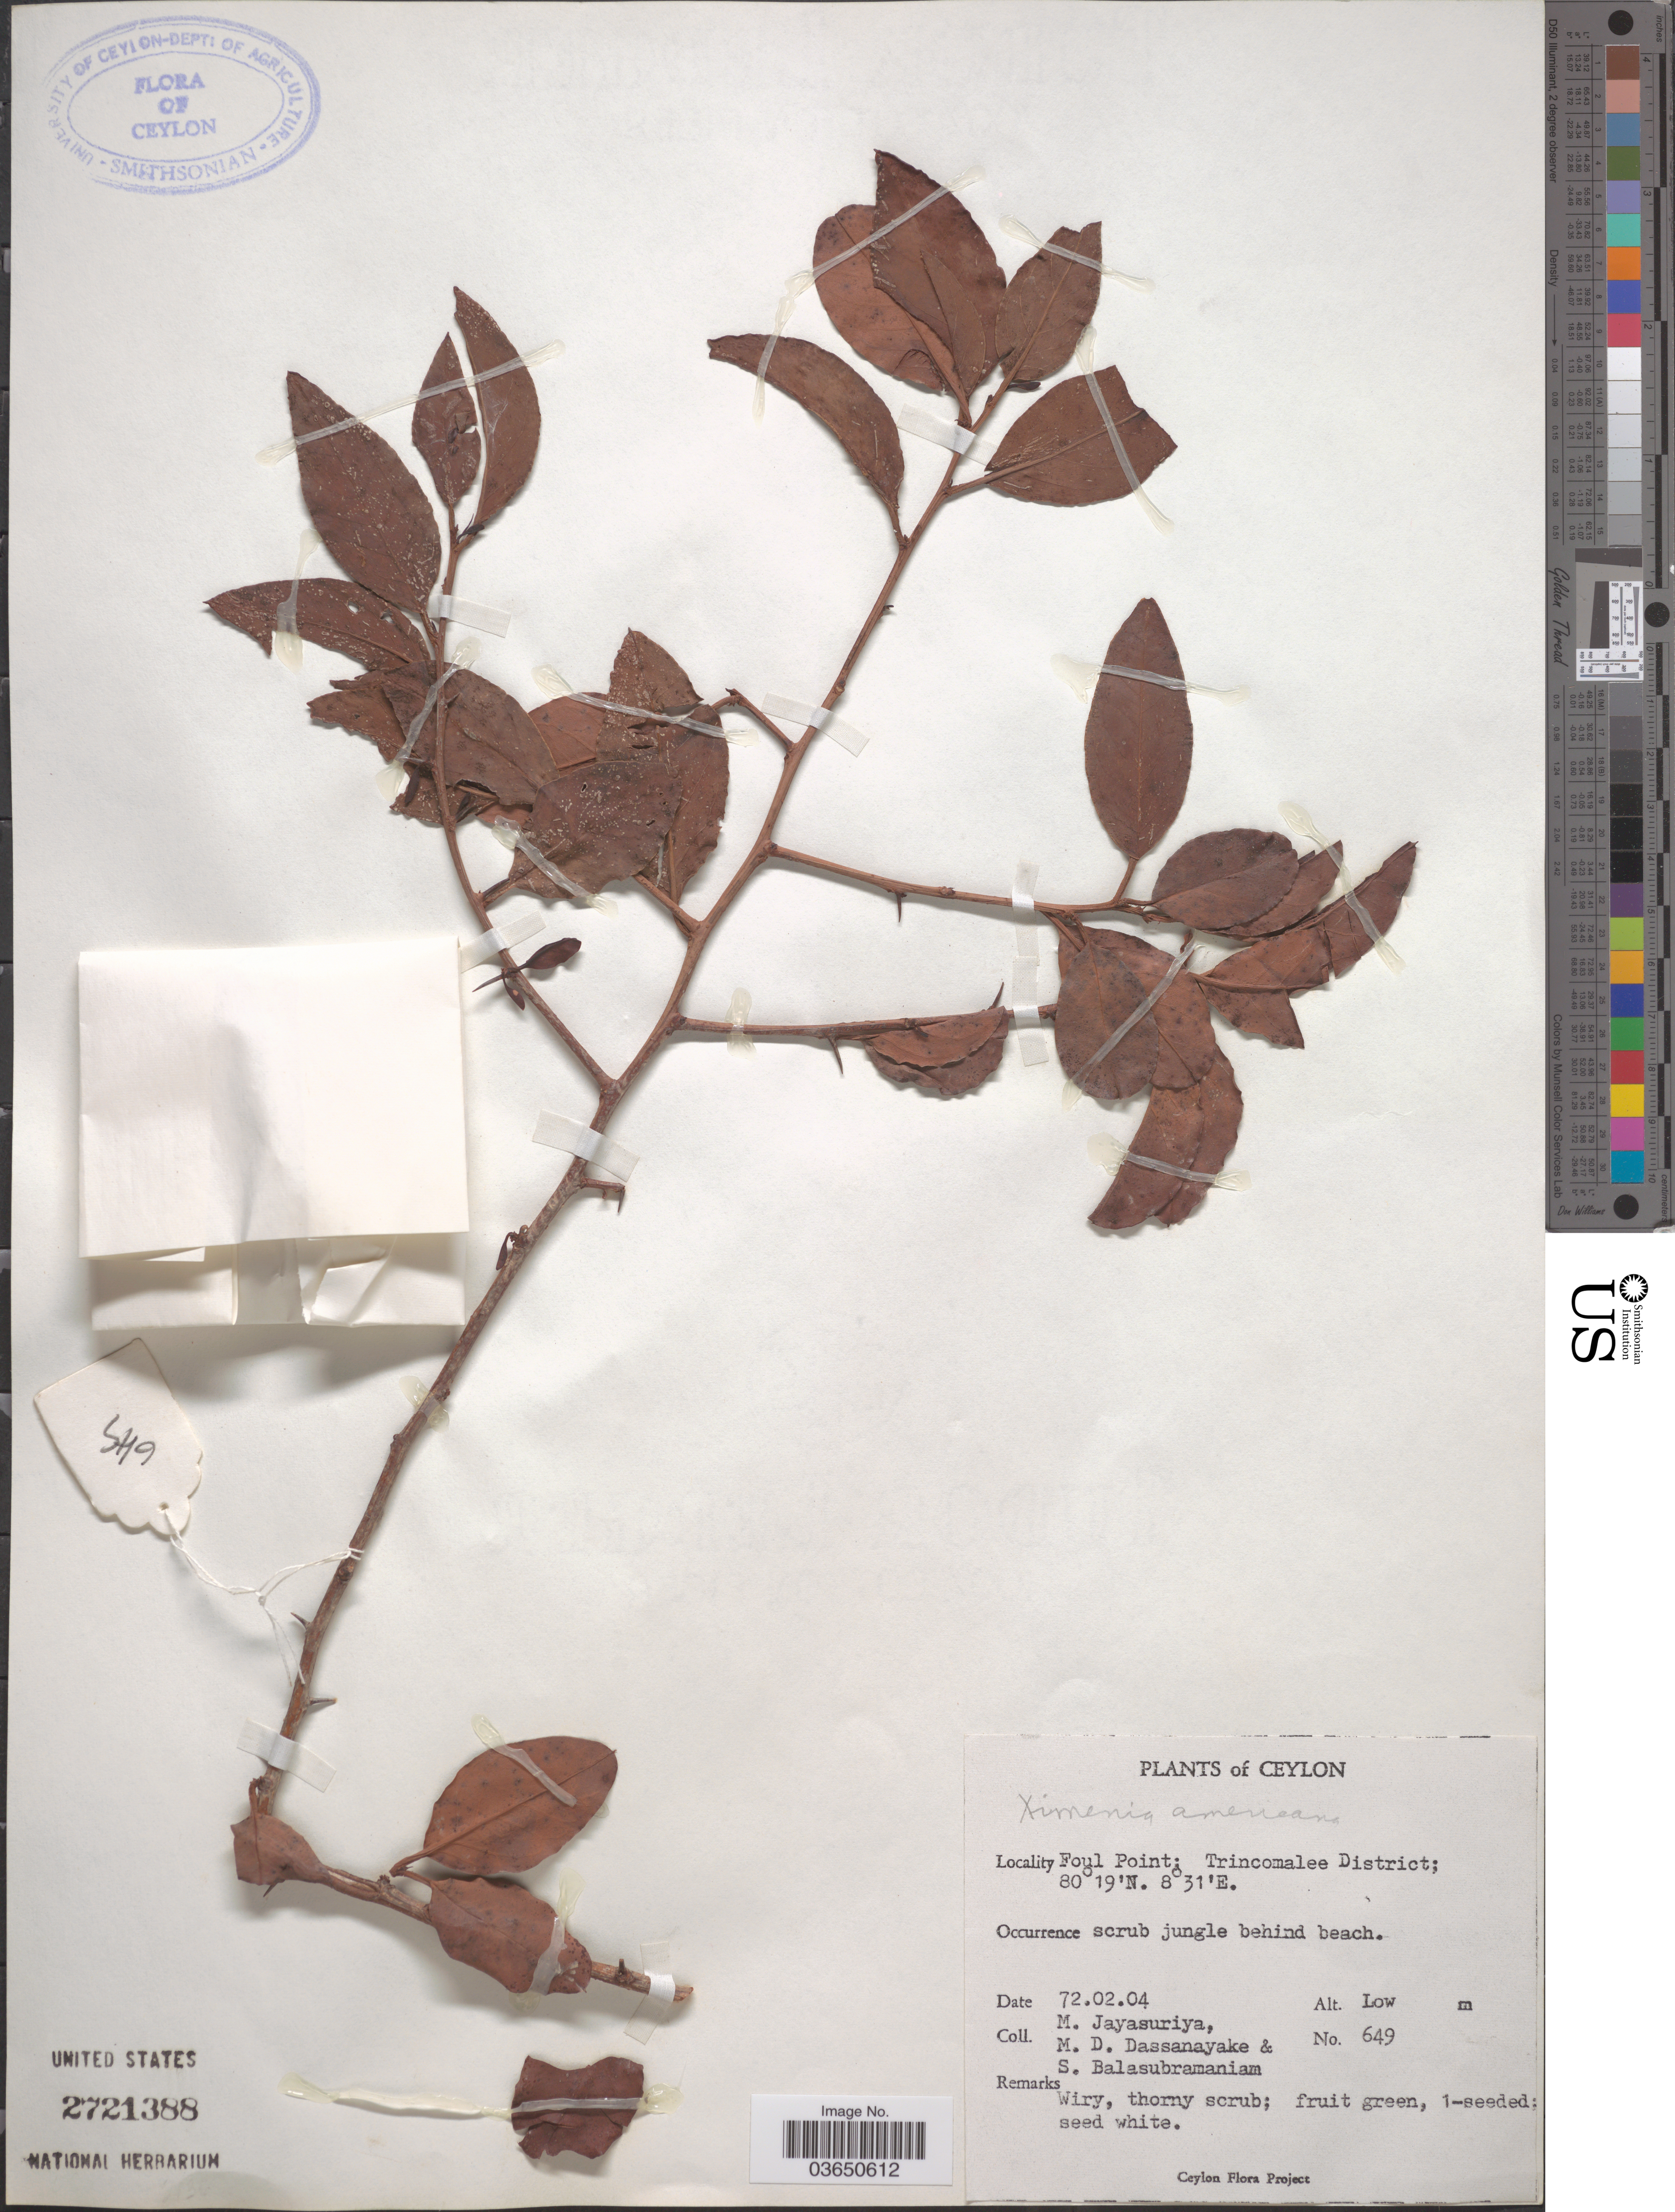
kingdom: Plantae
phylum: Tracheophyta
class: Magnoliopsida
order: Santalales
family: Ximeniaceae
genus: Ximenia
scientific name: Ximenia americana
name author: L.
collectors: M. Jayasuriya, M. D. Dassanayake & S. Balasubramaniam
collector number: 649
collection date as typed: Transcribed d/m/y: 4/2/72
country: Sri Lanka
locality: Ceylon. Foul Point: Trincomalee District.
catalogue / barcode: US 2721388